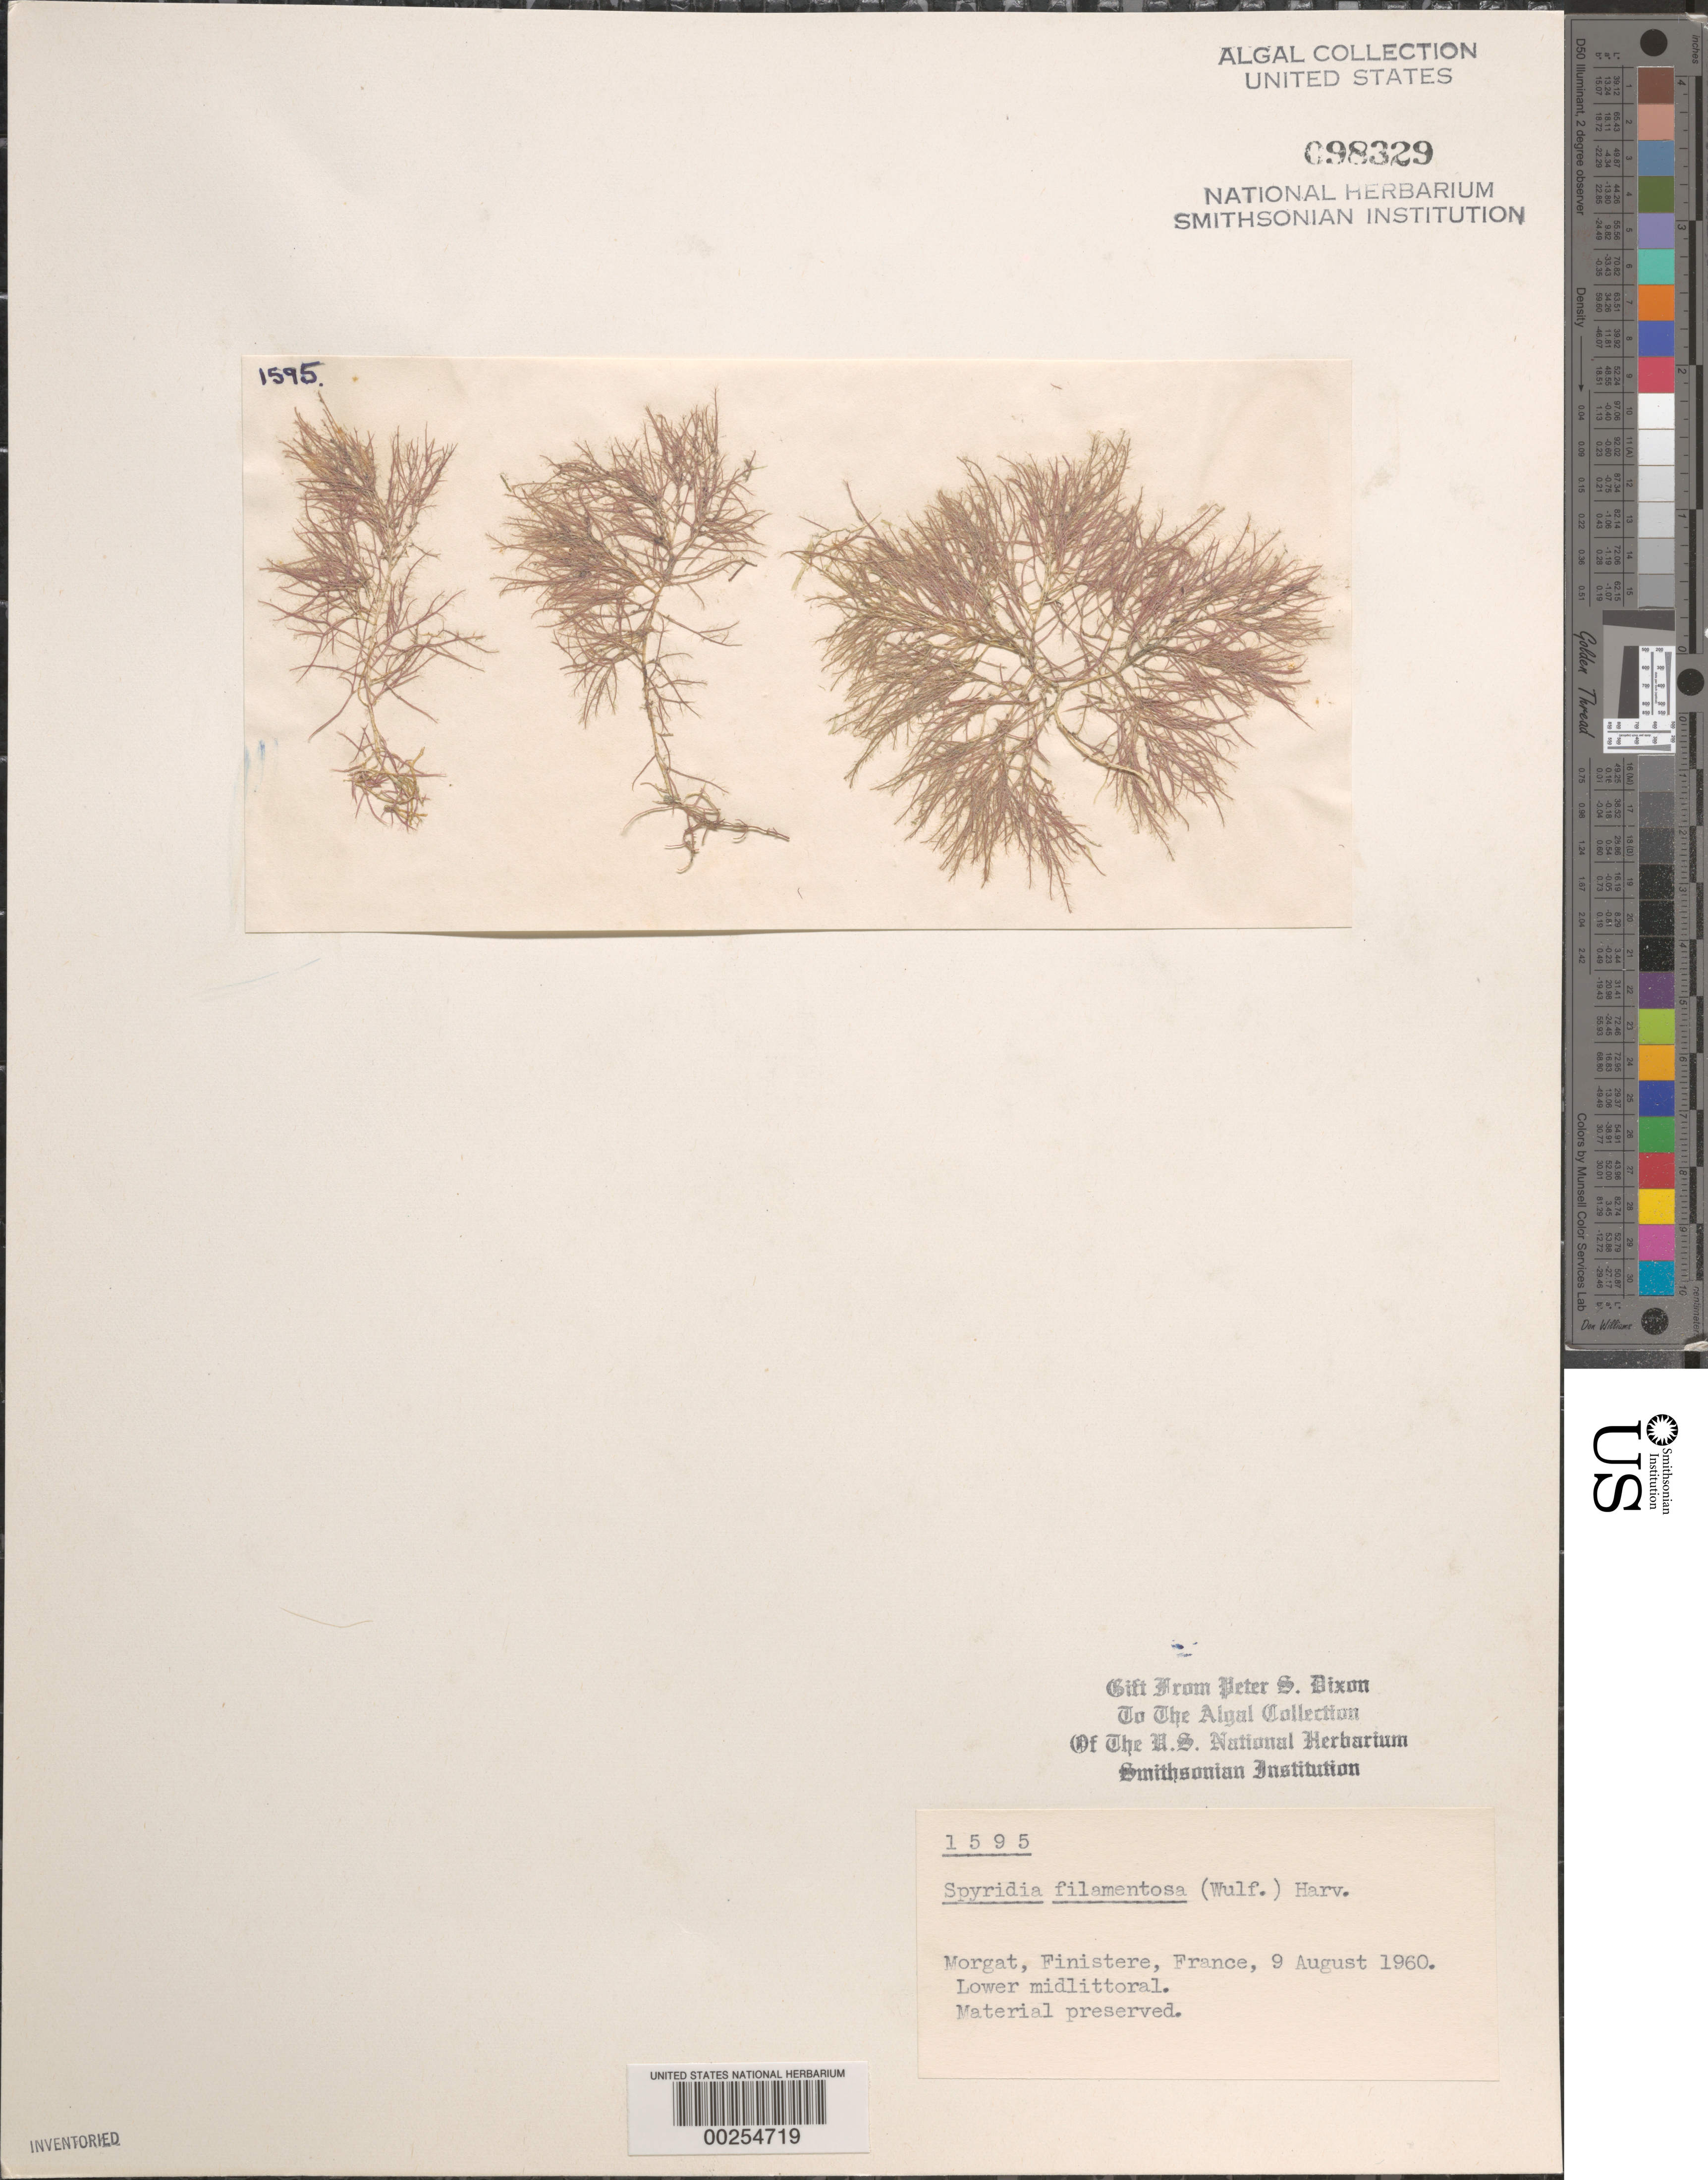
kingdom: Plantae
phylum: Rhodophyta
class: Florideophyceae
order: Ceramiales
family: Spyridiaceae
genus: Spyridia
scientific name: Spyridia filamentosa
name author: (Wulfen) Harv.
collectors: P. S. Dixon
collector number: PSD 1595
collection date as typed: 09 Aug 1960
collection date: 1960-08-09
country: France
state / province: Bretagne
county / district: Finistère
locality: Morgat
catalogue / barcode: US 98329